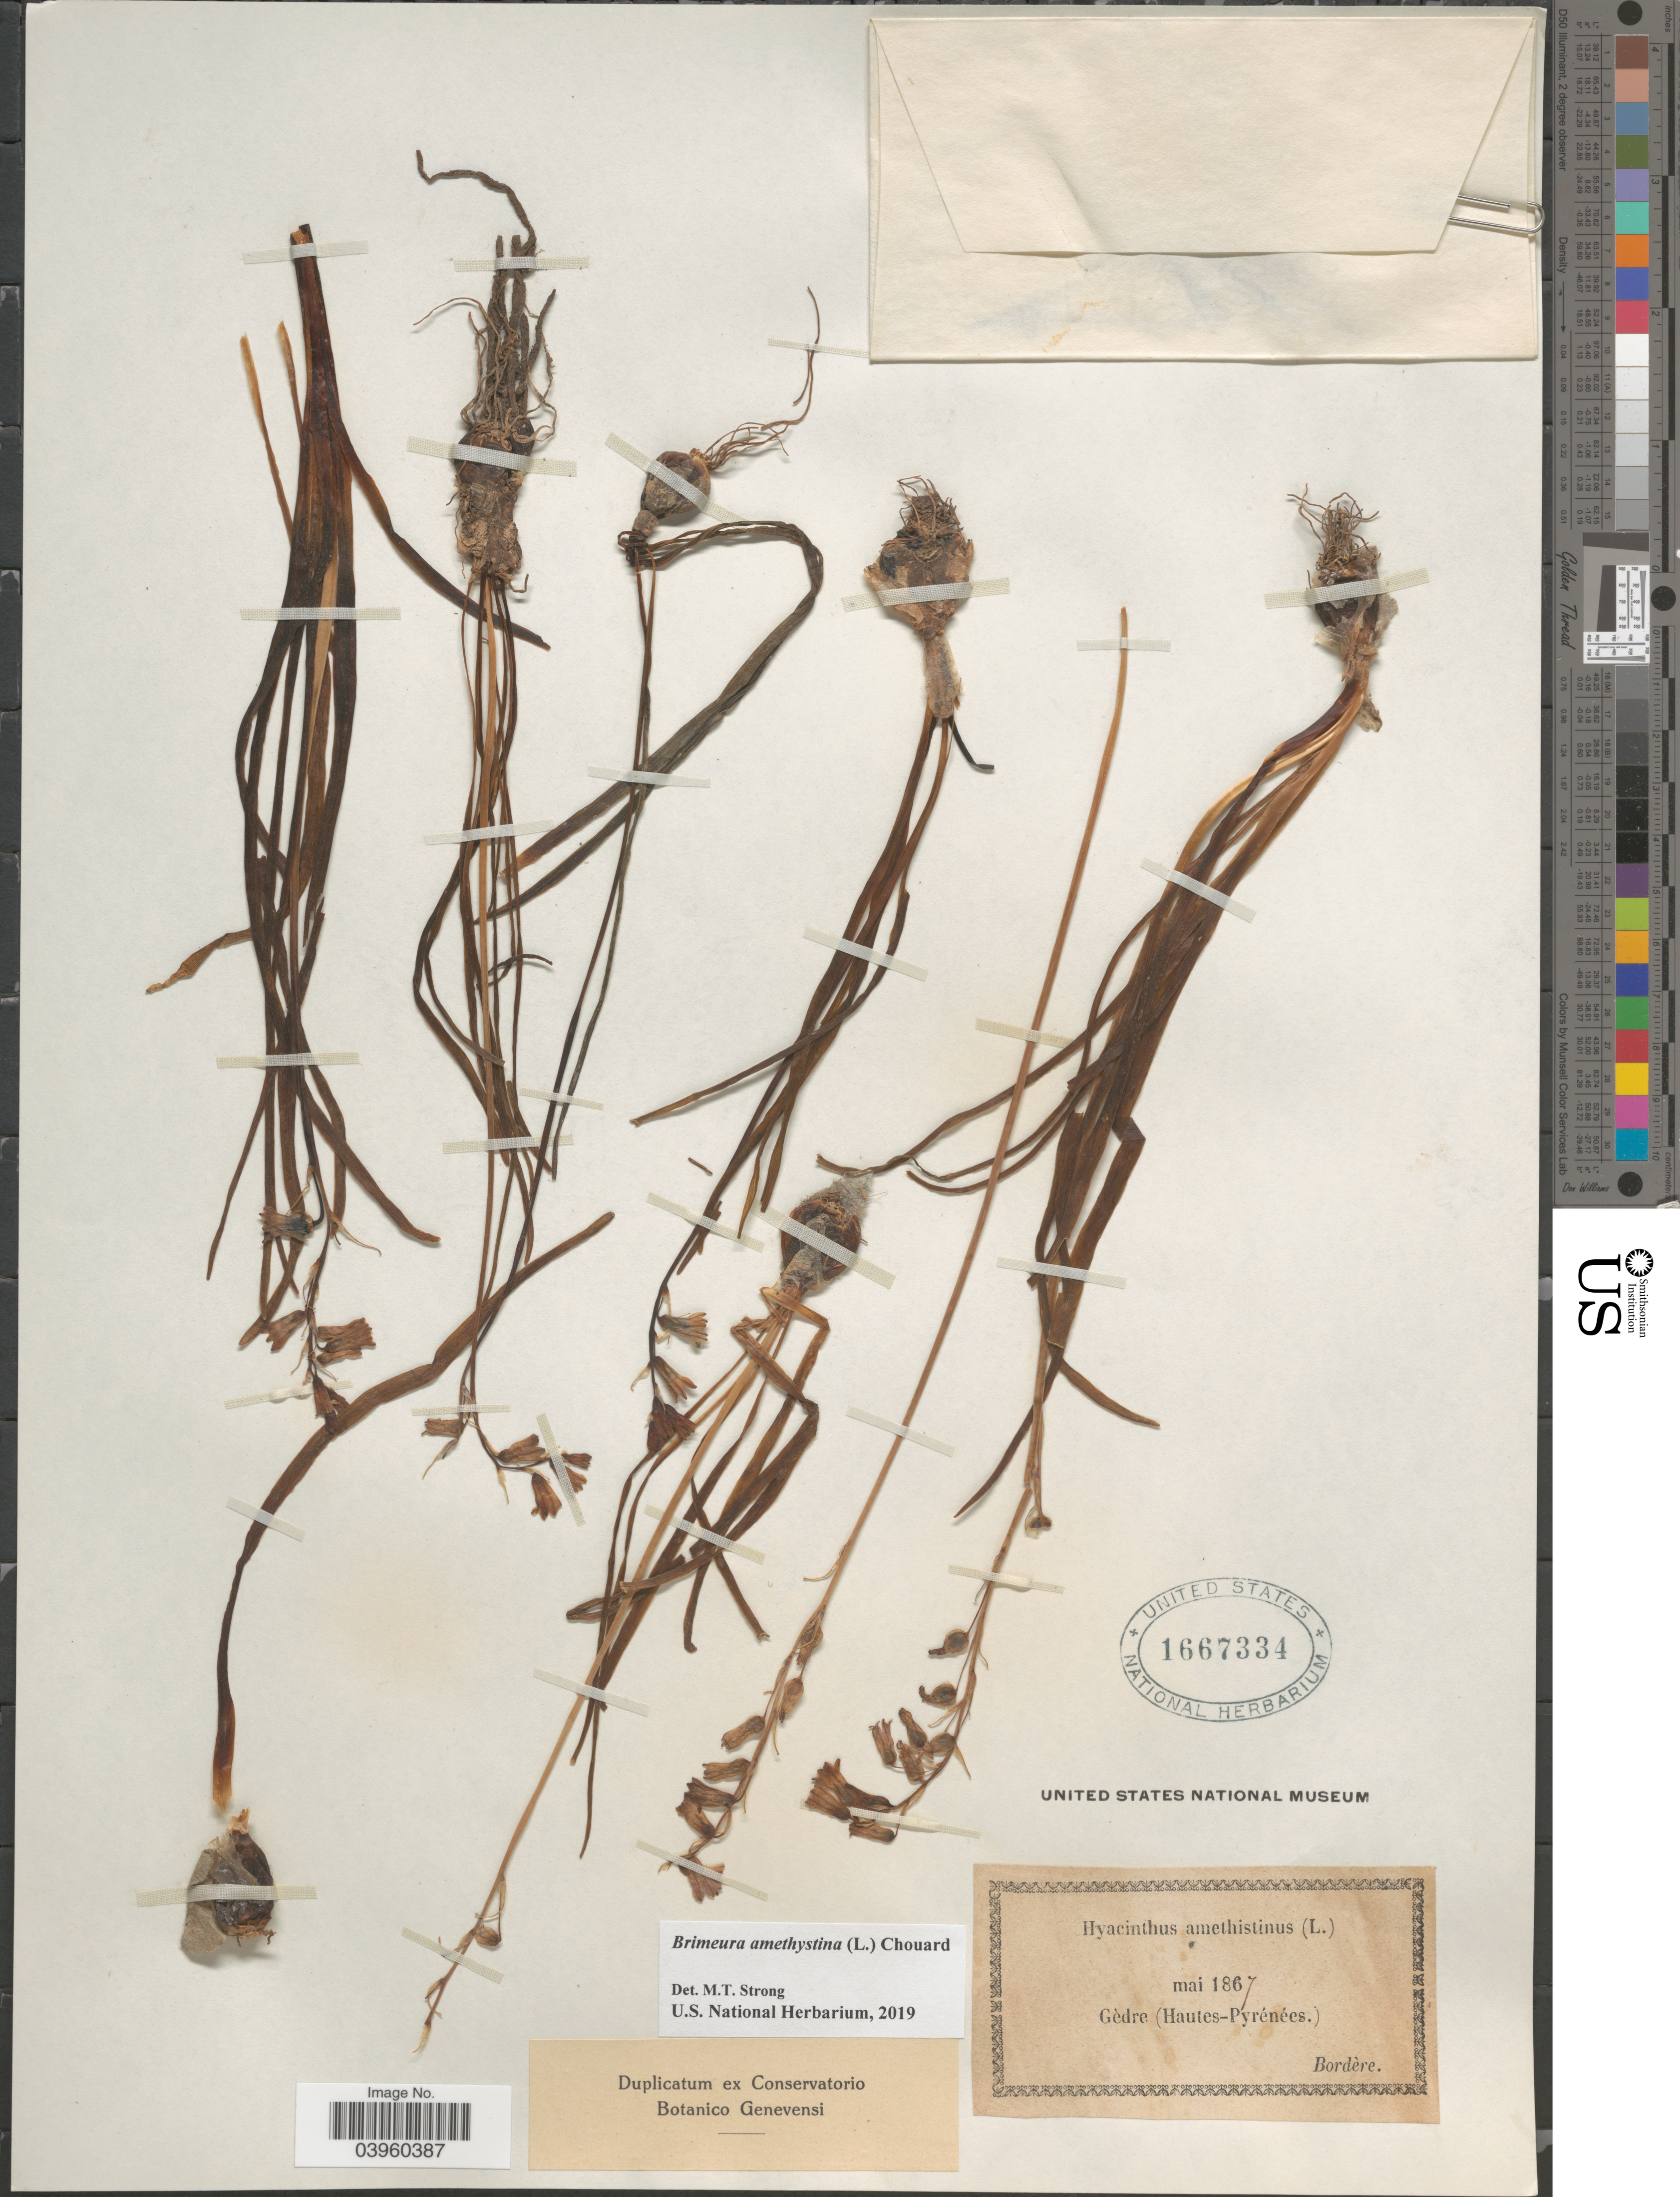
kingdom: Plantae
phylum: Tracheophyta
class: Liliopsida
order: Asparagales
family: Asparagaceae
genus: Brimeura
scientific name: Brimeura amethystina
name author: (L.) Chouard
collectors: -. Bordère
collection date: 1867-05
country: France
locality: Gèdre (Hautes-Pyrénées).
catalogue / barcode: US 1667334